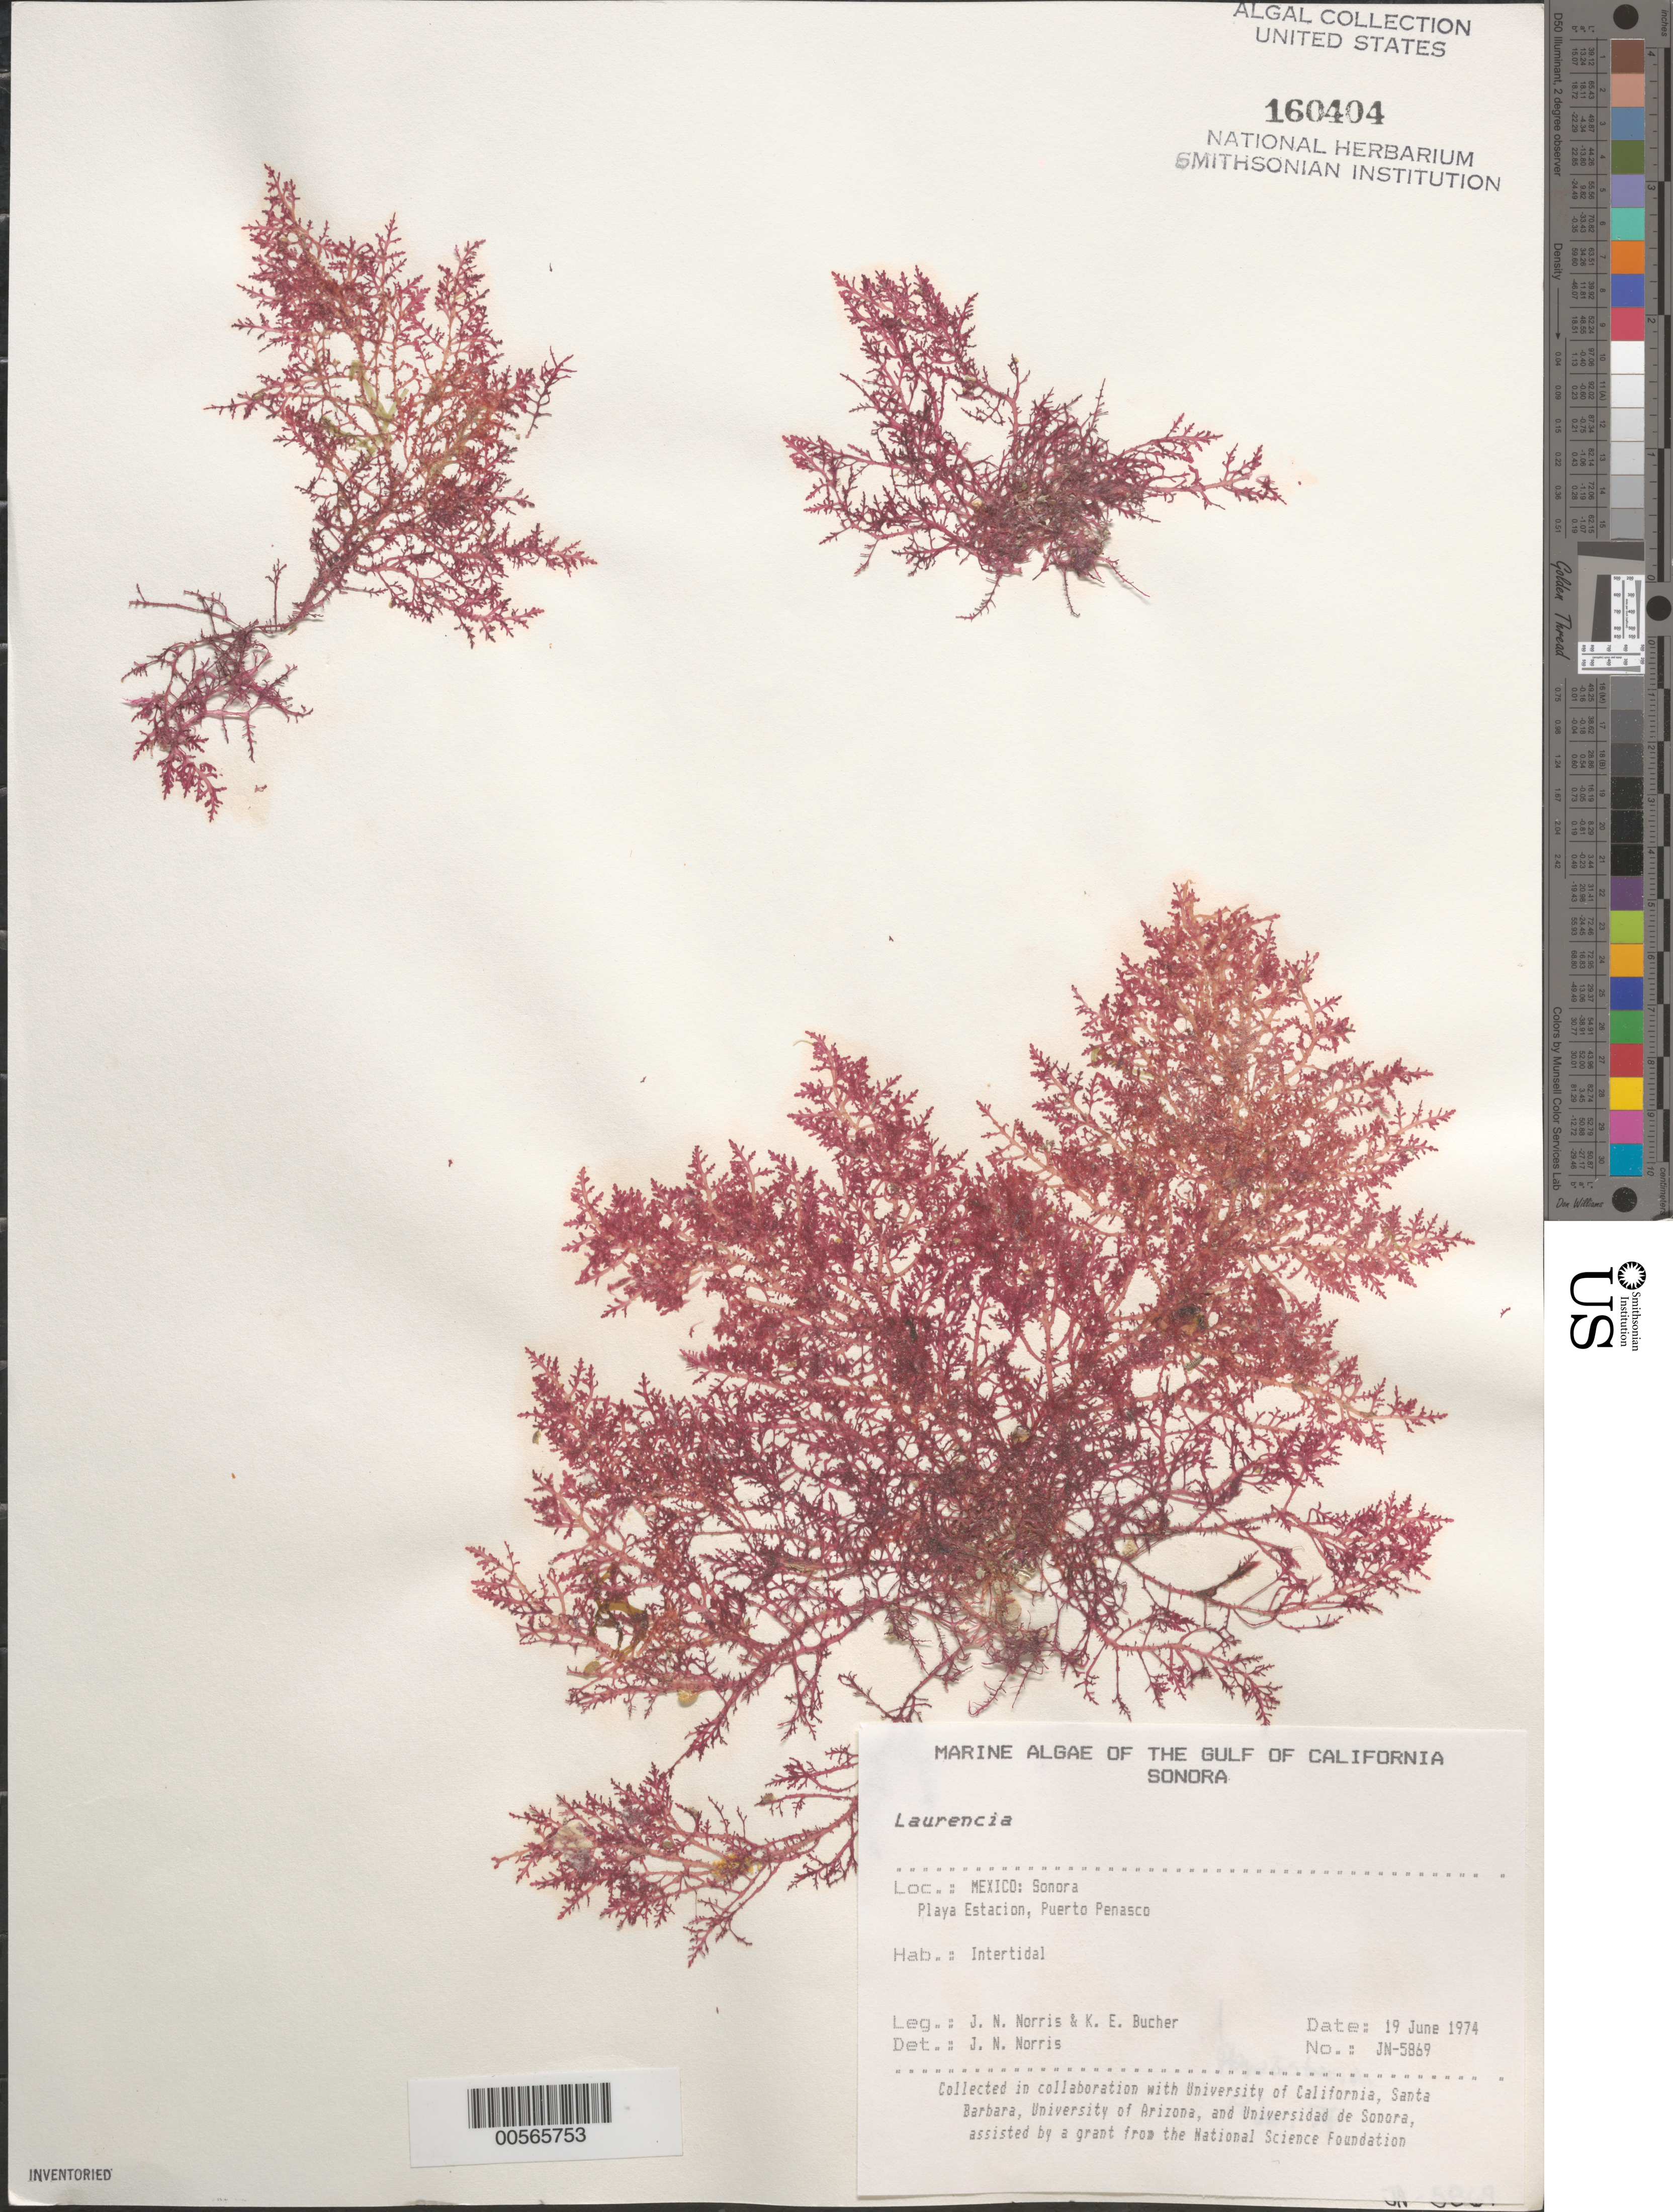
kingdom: Plantae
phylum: Rhodophyta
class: Florideophyceae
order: Ceramiales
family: Rhodomelaceae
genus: Laurencia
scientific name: Laurencia sp.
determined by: Norris, James N.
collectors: J. N. Norris & K. E. Bucher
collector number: JN-5869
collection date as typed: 19 Jun 1974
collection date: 1974-06-19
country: Mexico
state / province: Sonora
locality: Playa Estacion, Puerto Penasco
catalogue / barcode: US 160404